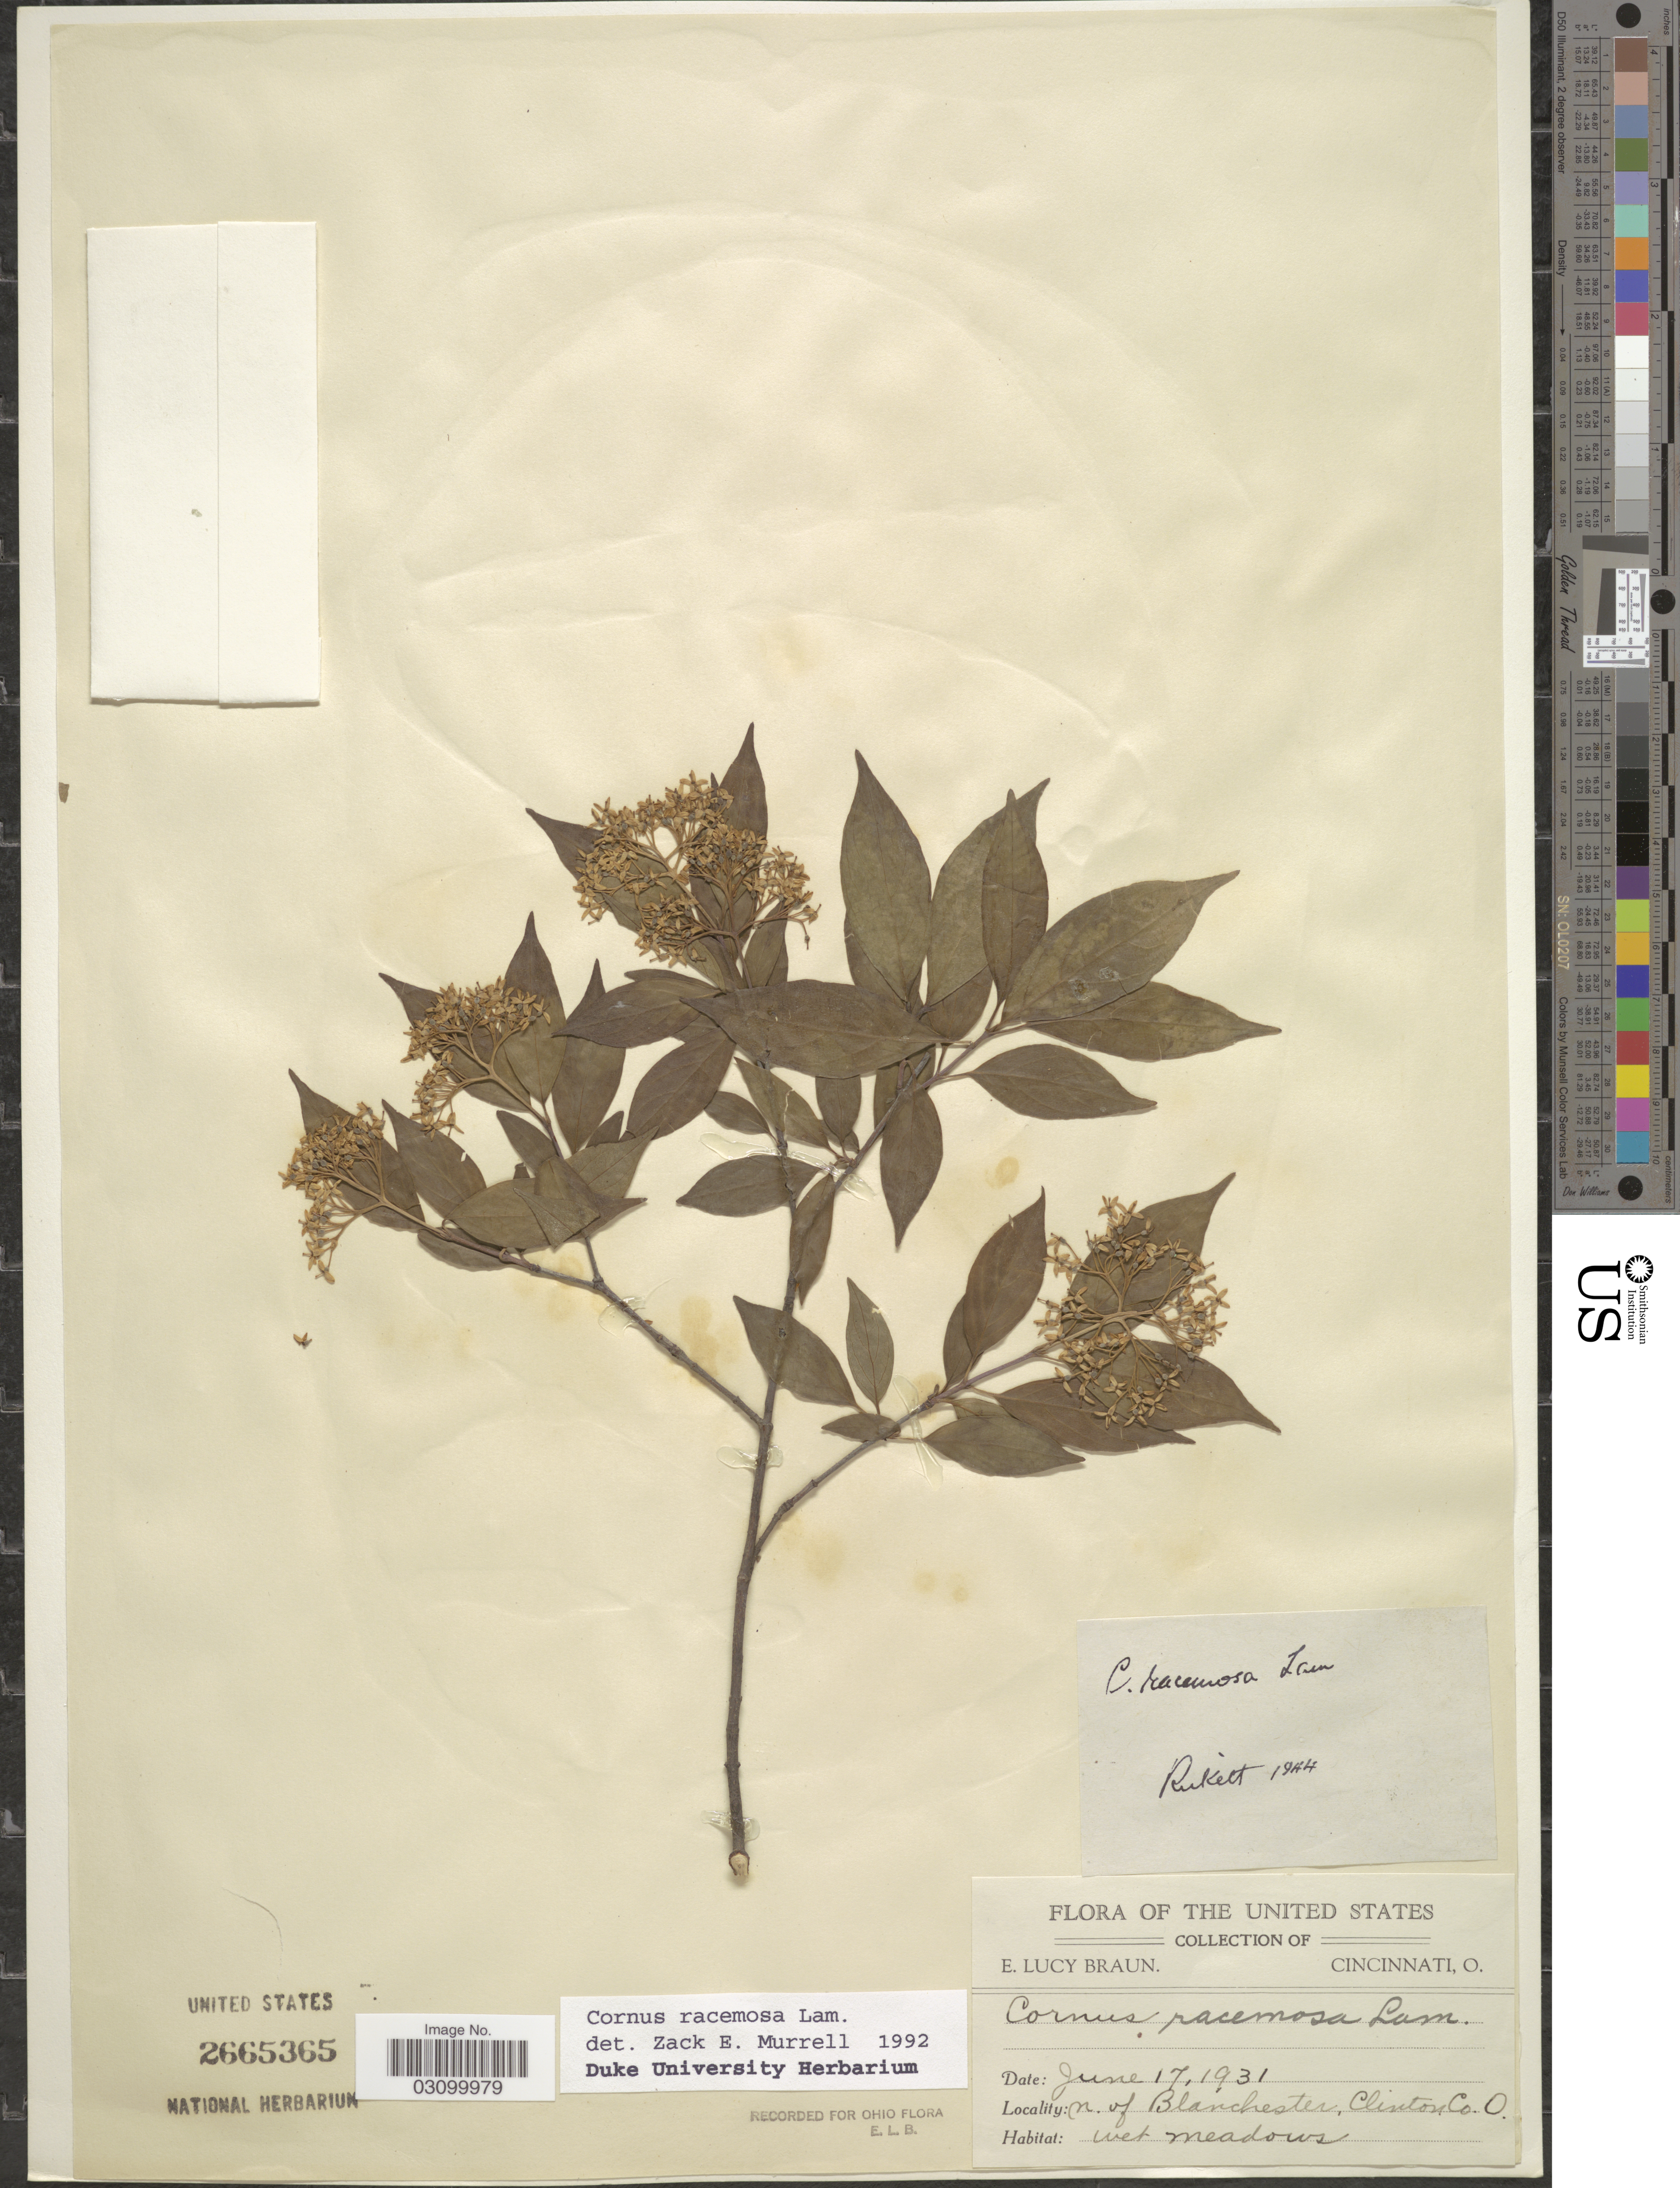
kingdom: Plantae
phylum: Tracheophyta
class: Magnoliopsida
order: Cornales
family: Cornaceae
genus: Cornus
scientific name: Cornus racemosa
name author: Lam.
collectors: E. L. Braun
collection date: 1931-06-17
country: United States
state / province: Ohio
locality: N. of Blanchester, Clinton Co.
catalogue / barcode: US 2665365